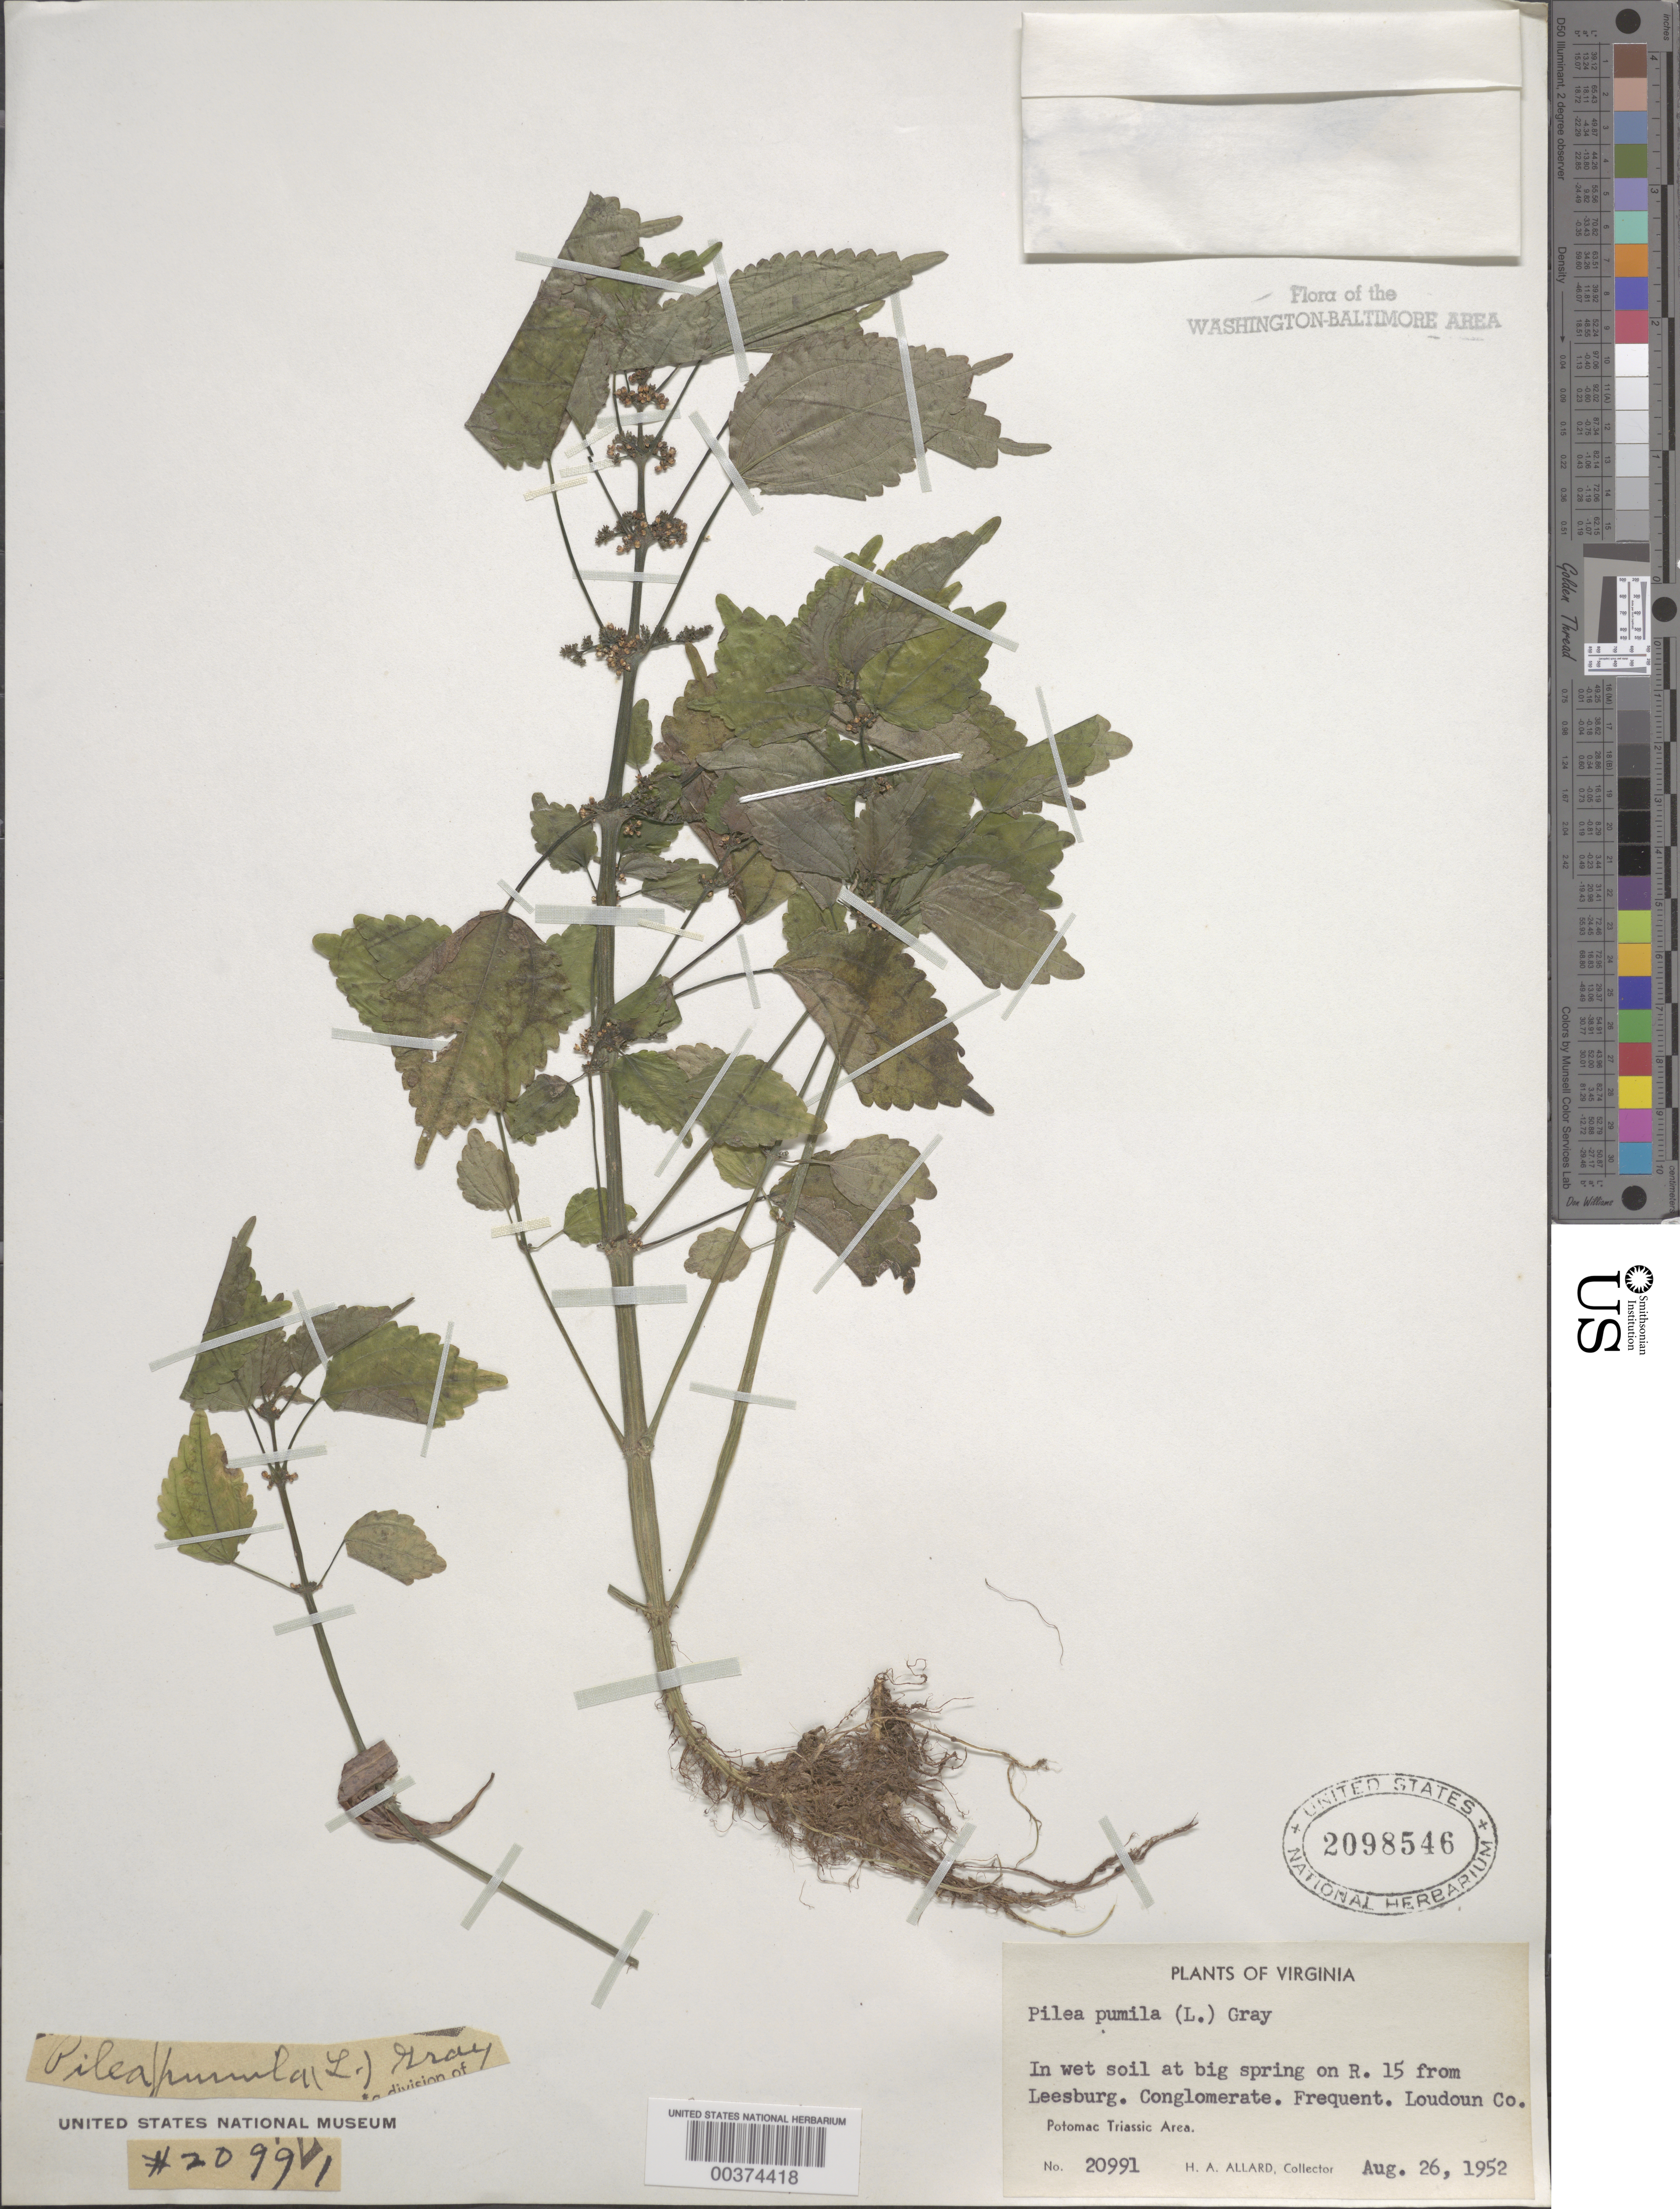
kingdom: Plantae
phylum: Tracheophyta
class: Magnoliopsida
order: Rosales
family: Urticaceae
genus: Pilea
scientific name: Pilea pumila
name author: (L.) A. Gray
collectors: H. A. Allard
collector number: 20991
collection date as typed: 26 Aug 1952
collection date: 1952-08-26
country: United States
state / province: Virginia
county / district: Loudoun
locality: Route 15 Spring, from Leesburg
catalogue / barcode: US 2098546